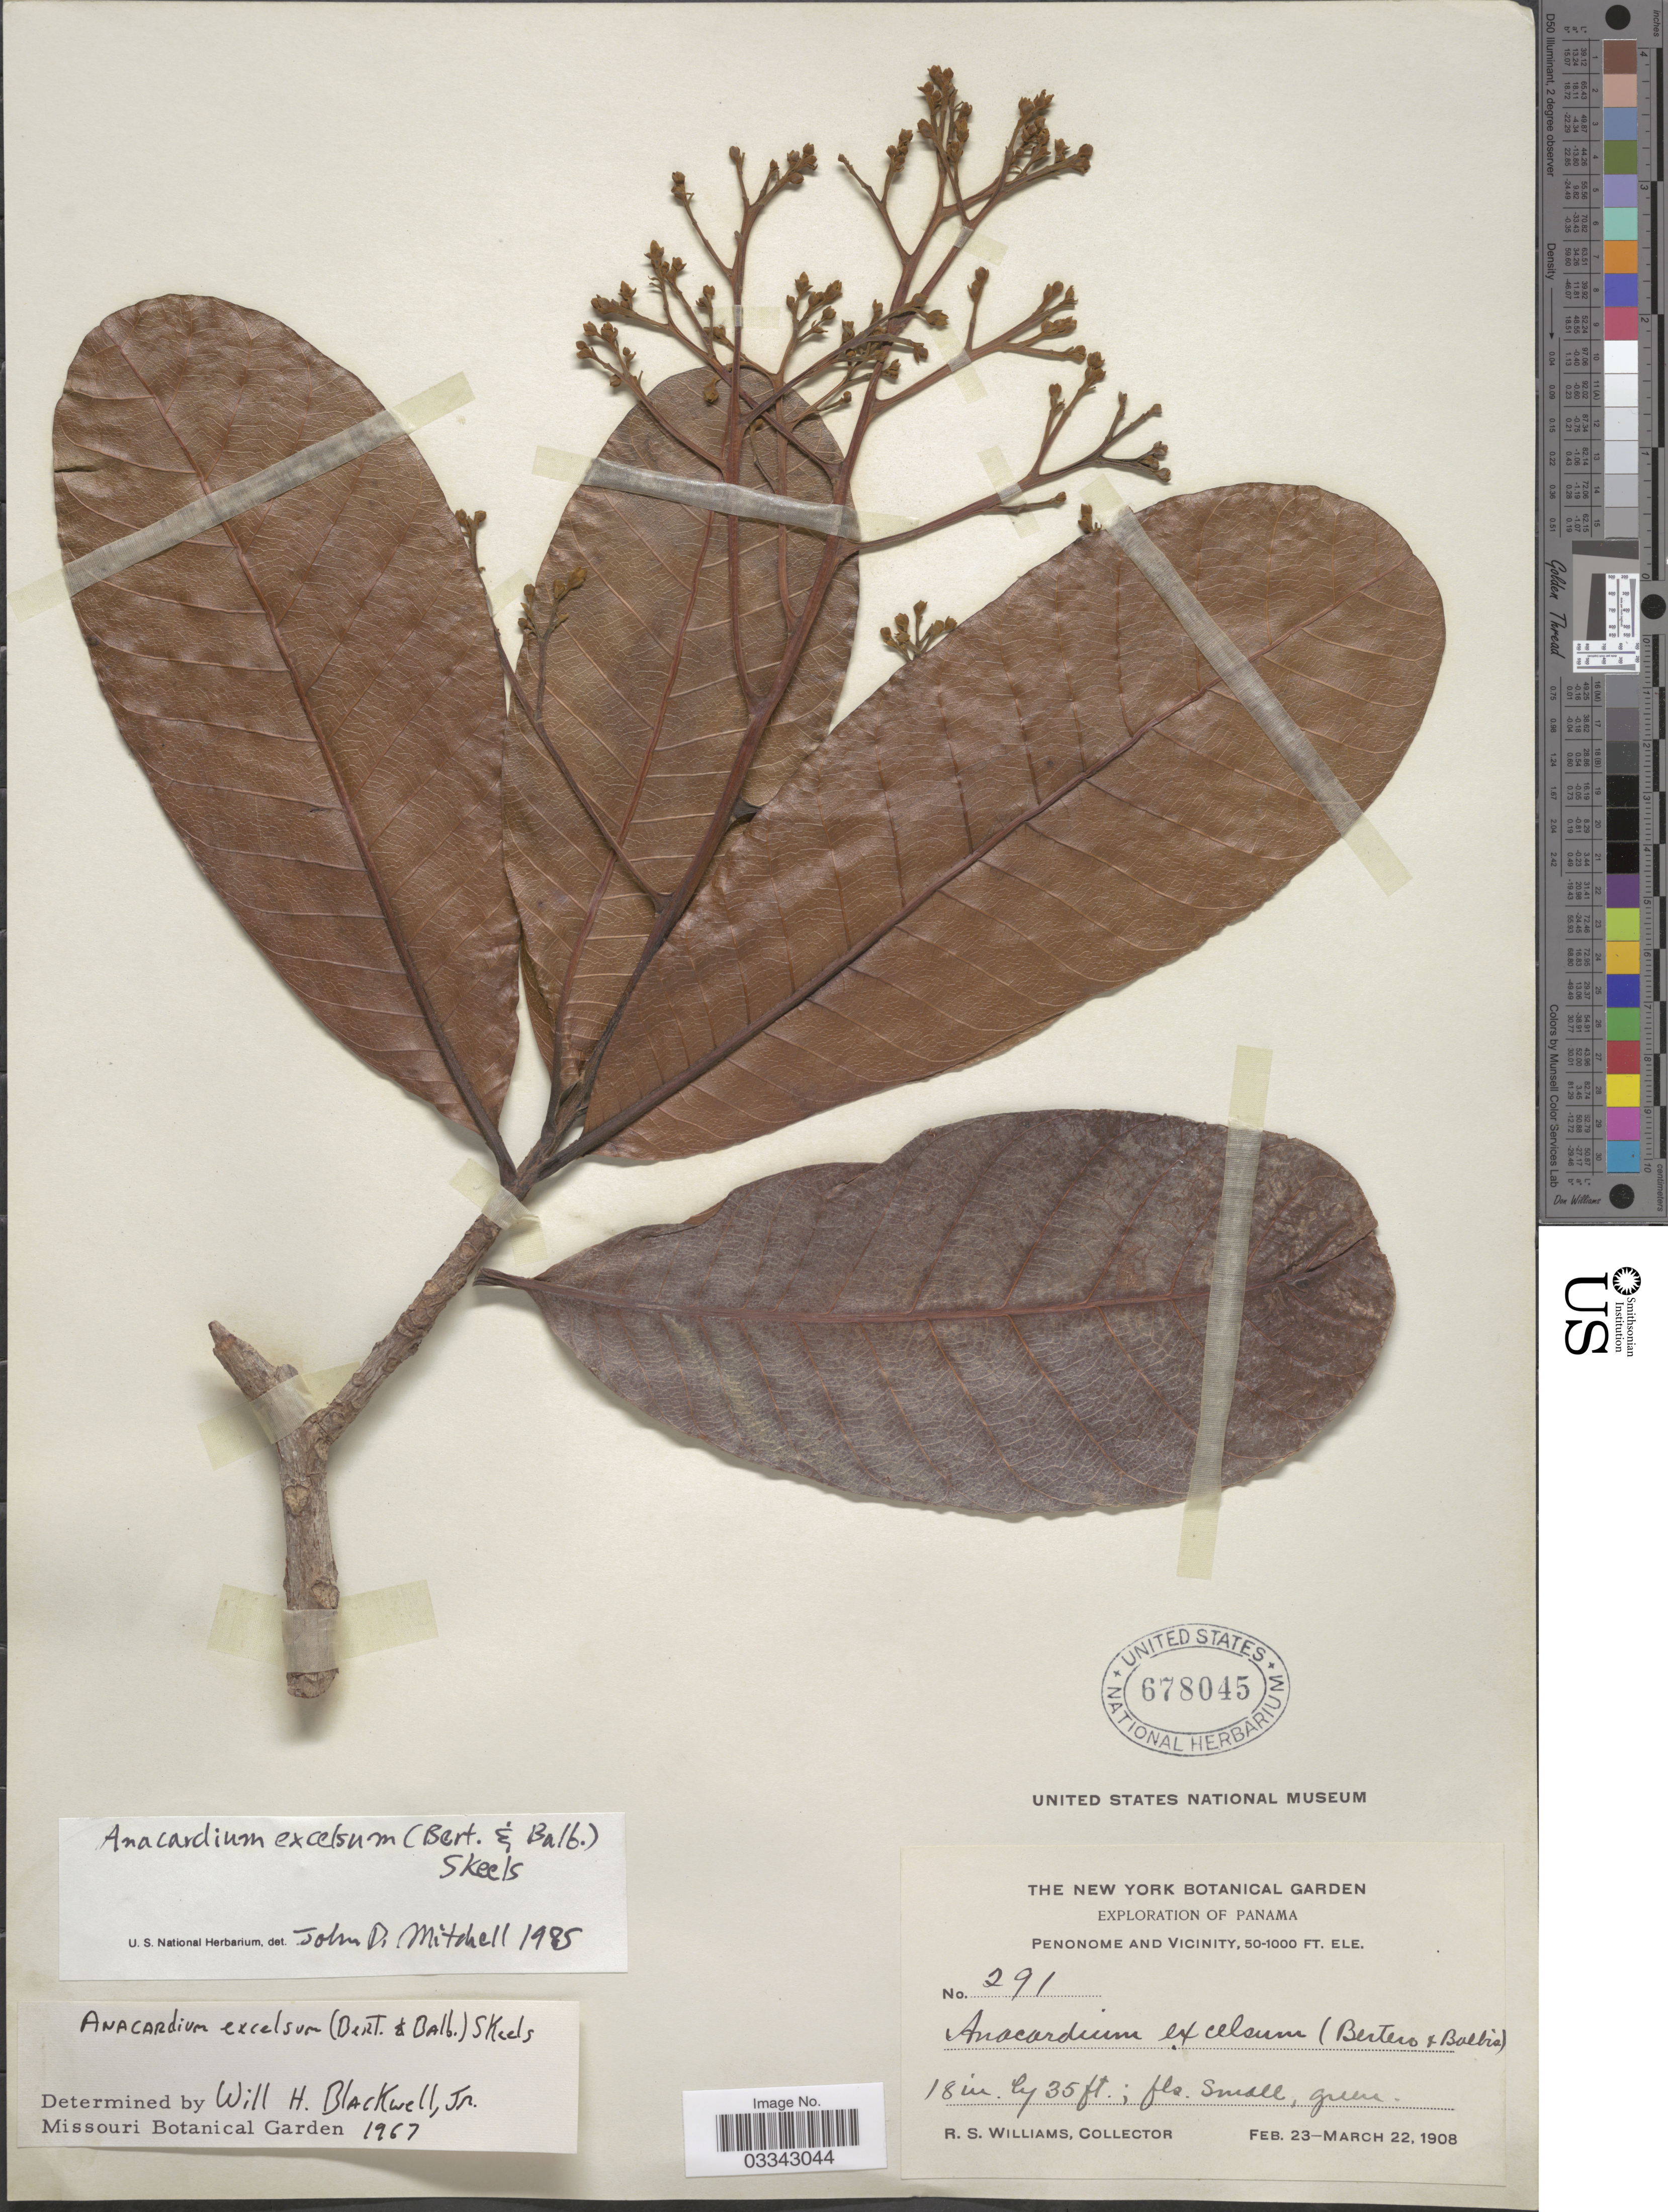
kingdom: Plantae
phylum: Tracheophyta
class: Magnoliopsida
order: Sapindales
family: Anacardiaceae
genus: Anacardium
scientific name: Anacardium excelsum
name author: (Kunth) Skeels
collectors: R. S. Williams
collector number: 291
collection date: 1908-02-23/1908-03-22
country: Panama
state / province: Coclé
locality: Penonome and Vicinity.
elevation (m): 15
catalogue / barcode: US 678045